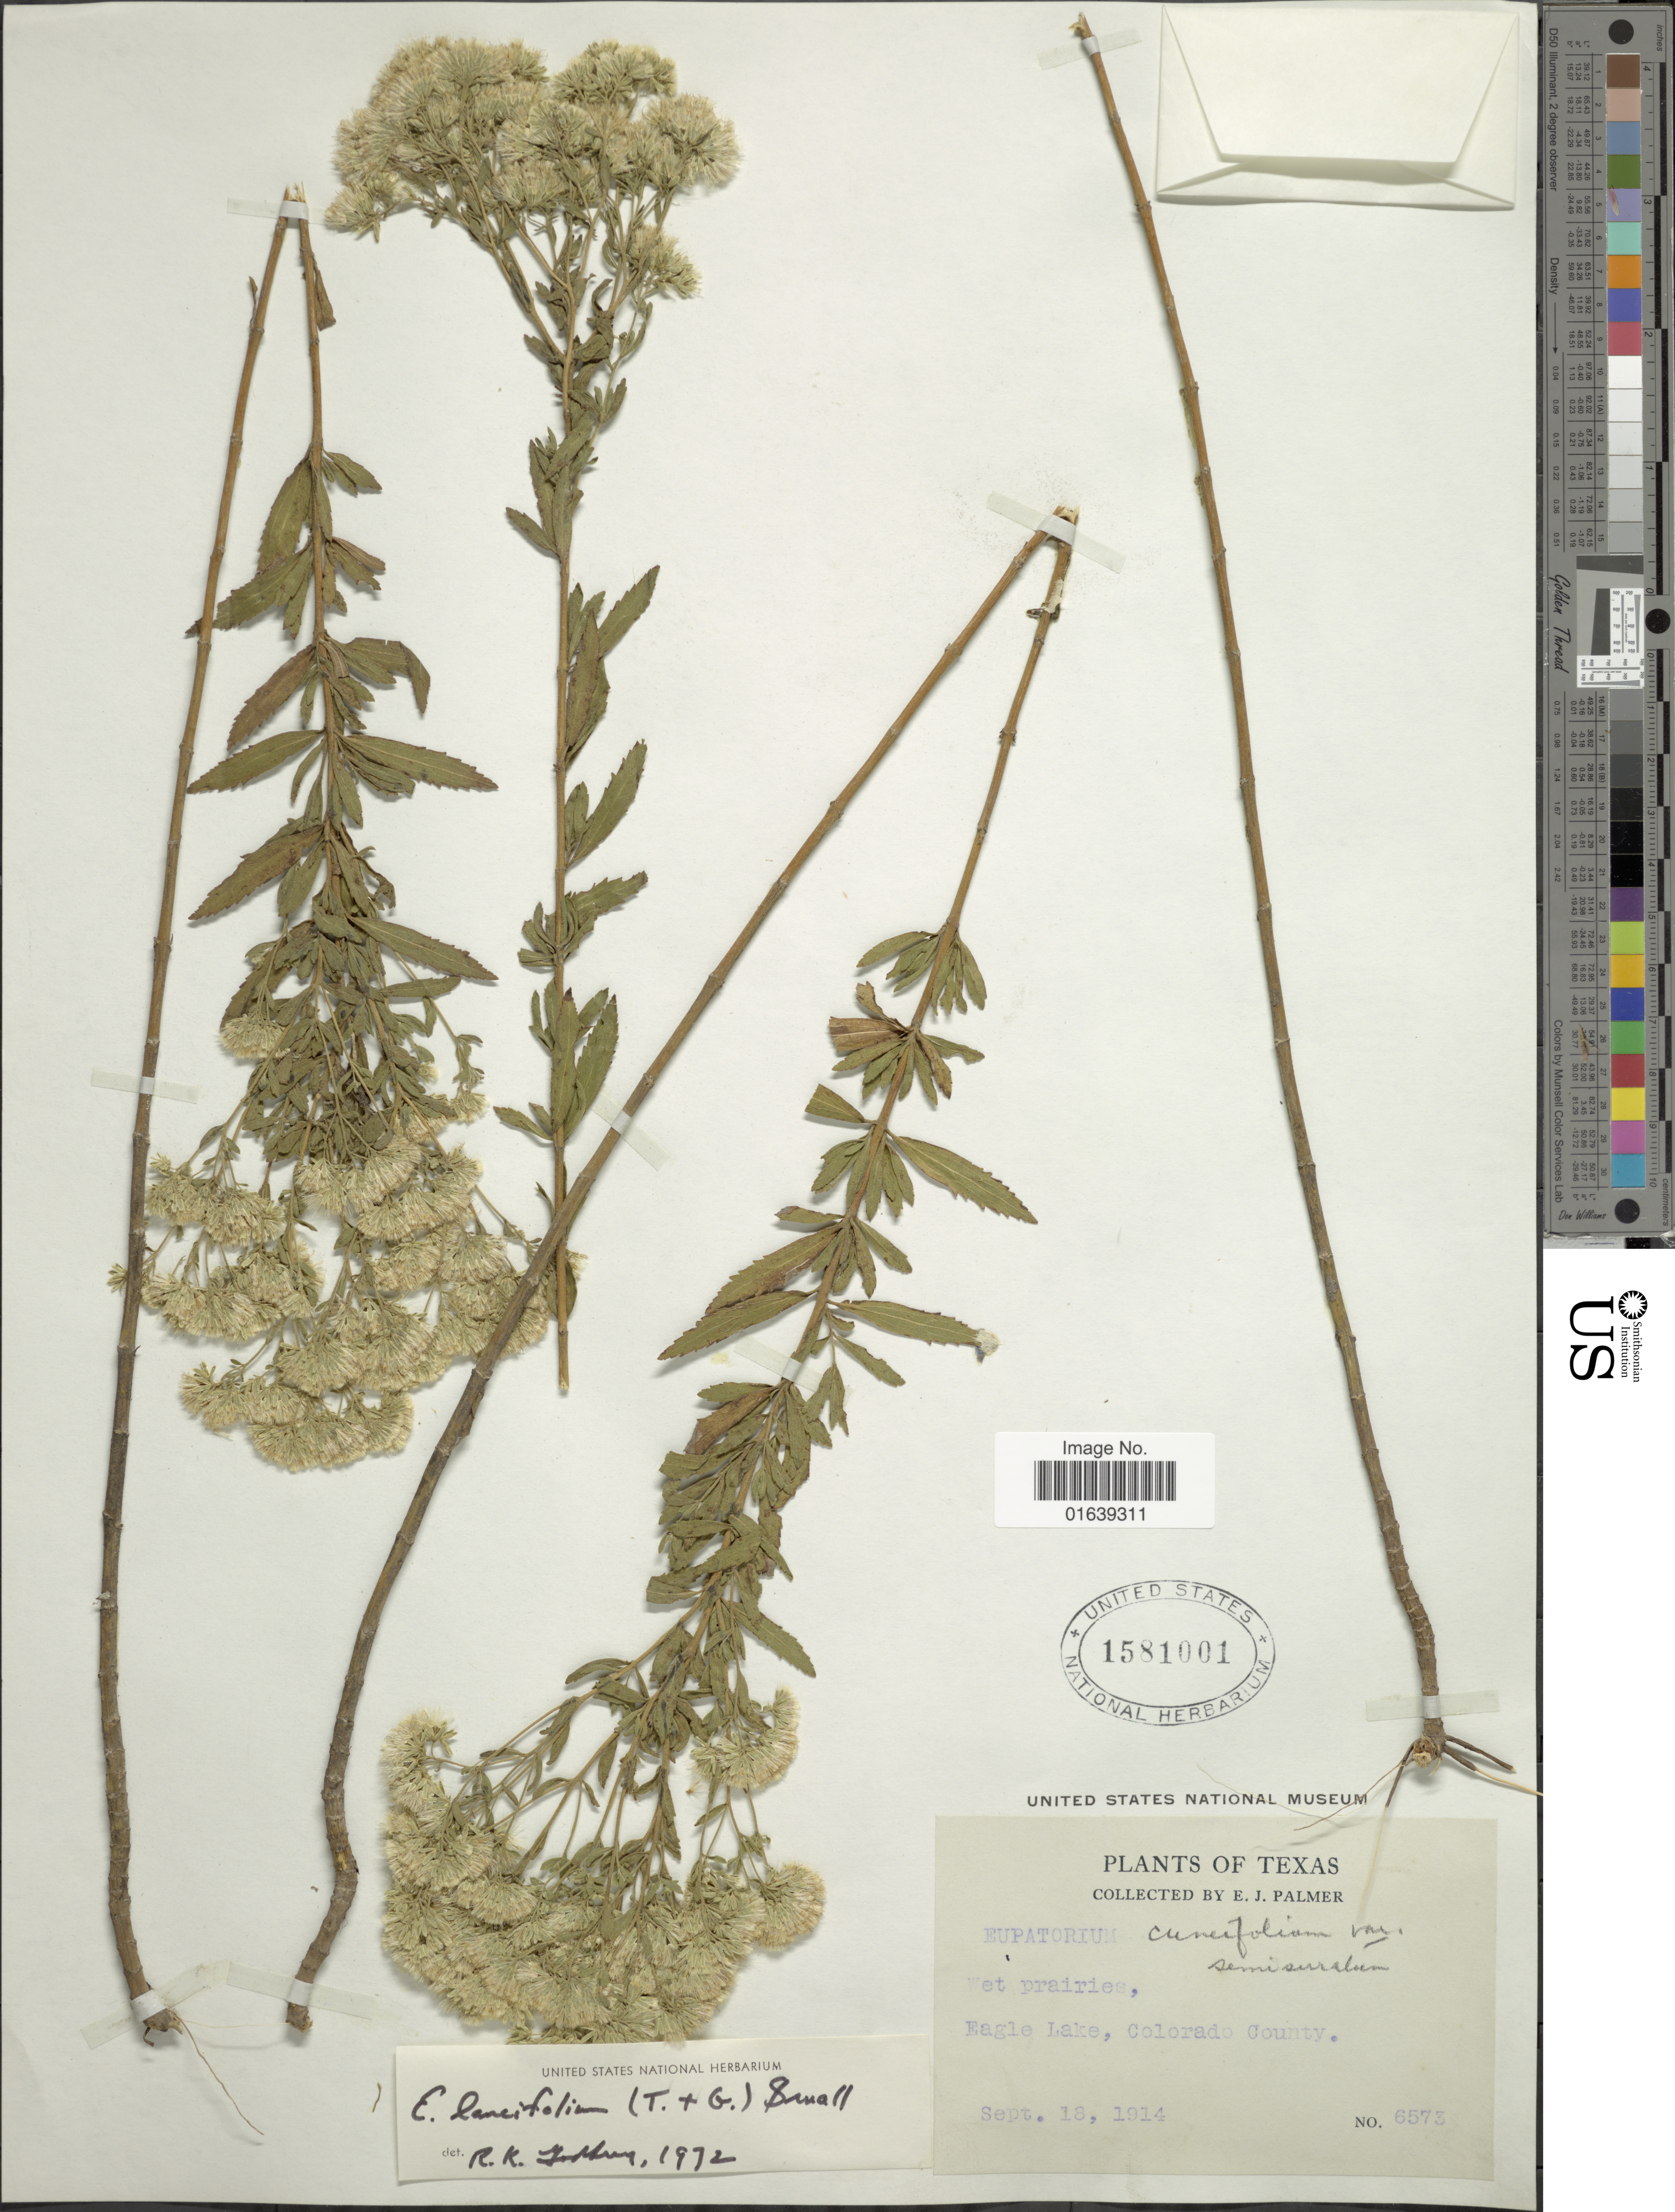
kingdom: Plantae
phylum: Tracheophyta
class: Magnoliopsida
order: Asterales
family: Asteraceae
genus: Eupatorium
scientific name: Eupatorium lancifolium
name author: (Torr. & A. Gray) Small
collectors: E. J. Palmer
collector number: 6573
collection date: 1914-09-18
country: United States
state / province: Texas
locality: Texas. Eagle Lake, Colorado County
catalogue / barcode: US 1581001